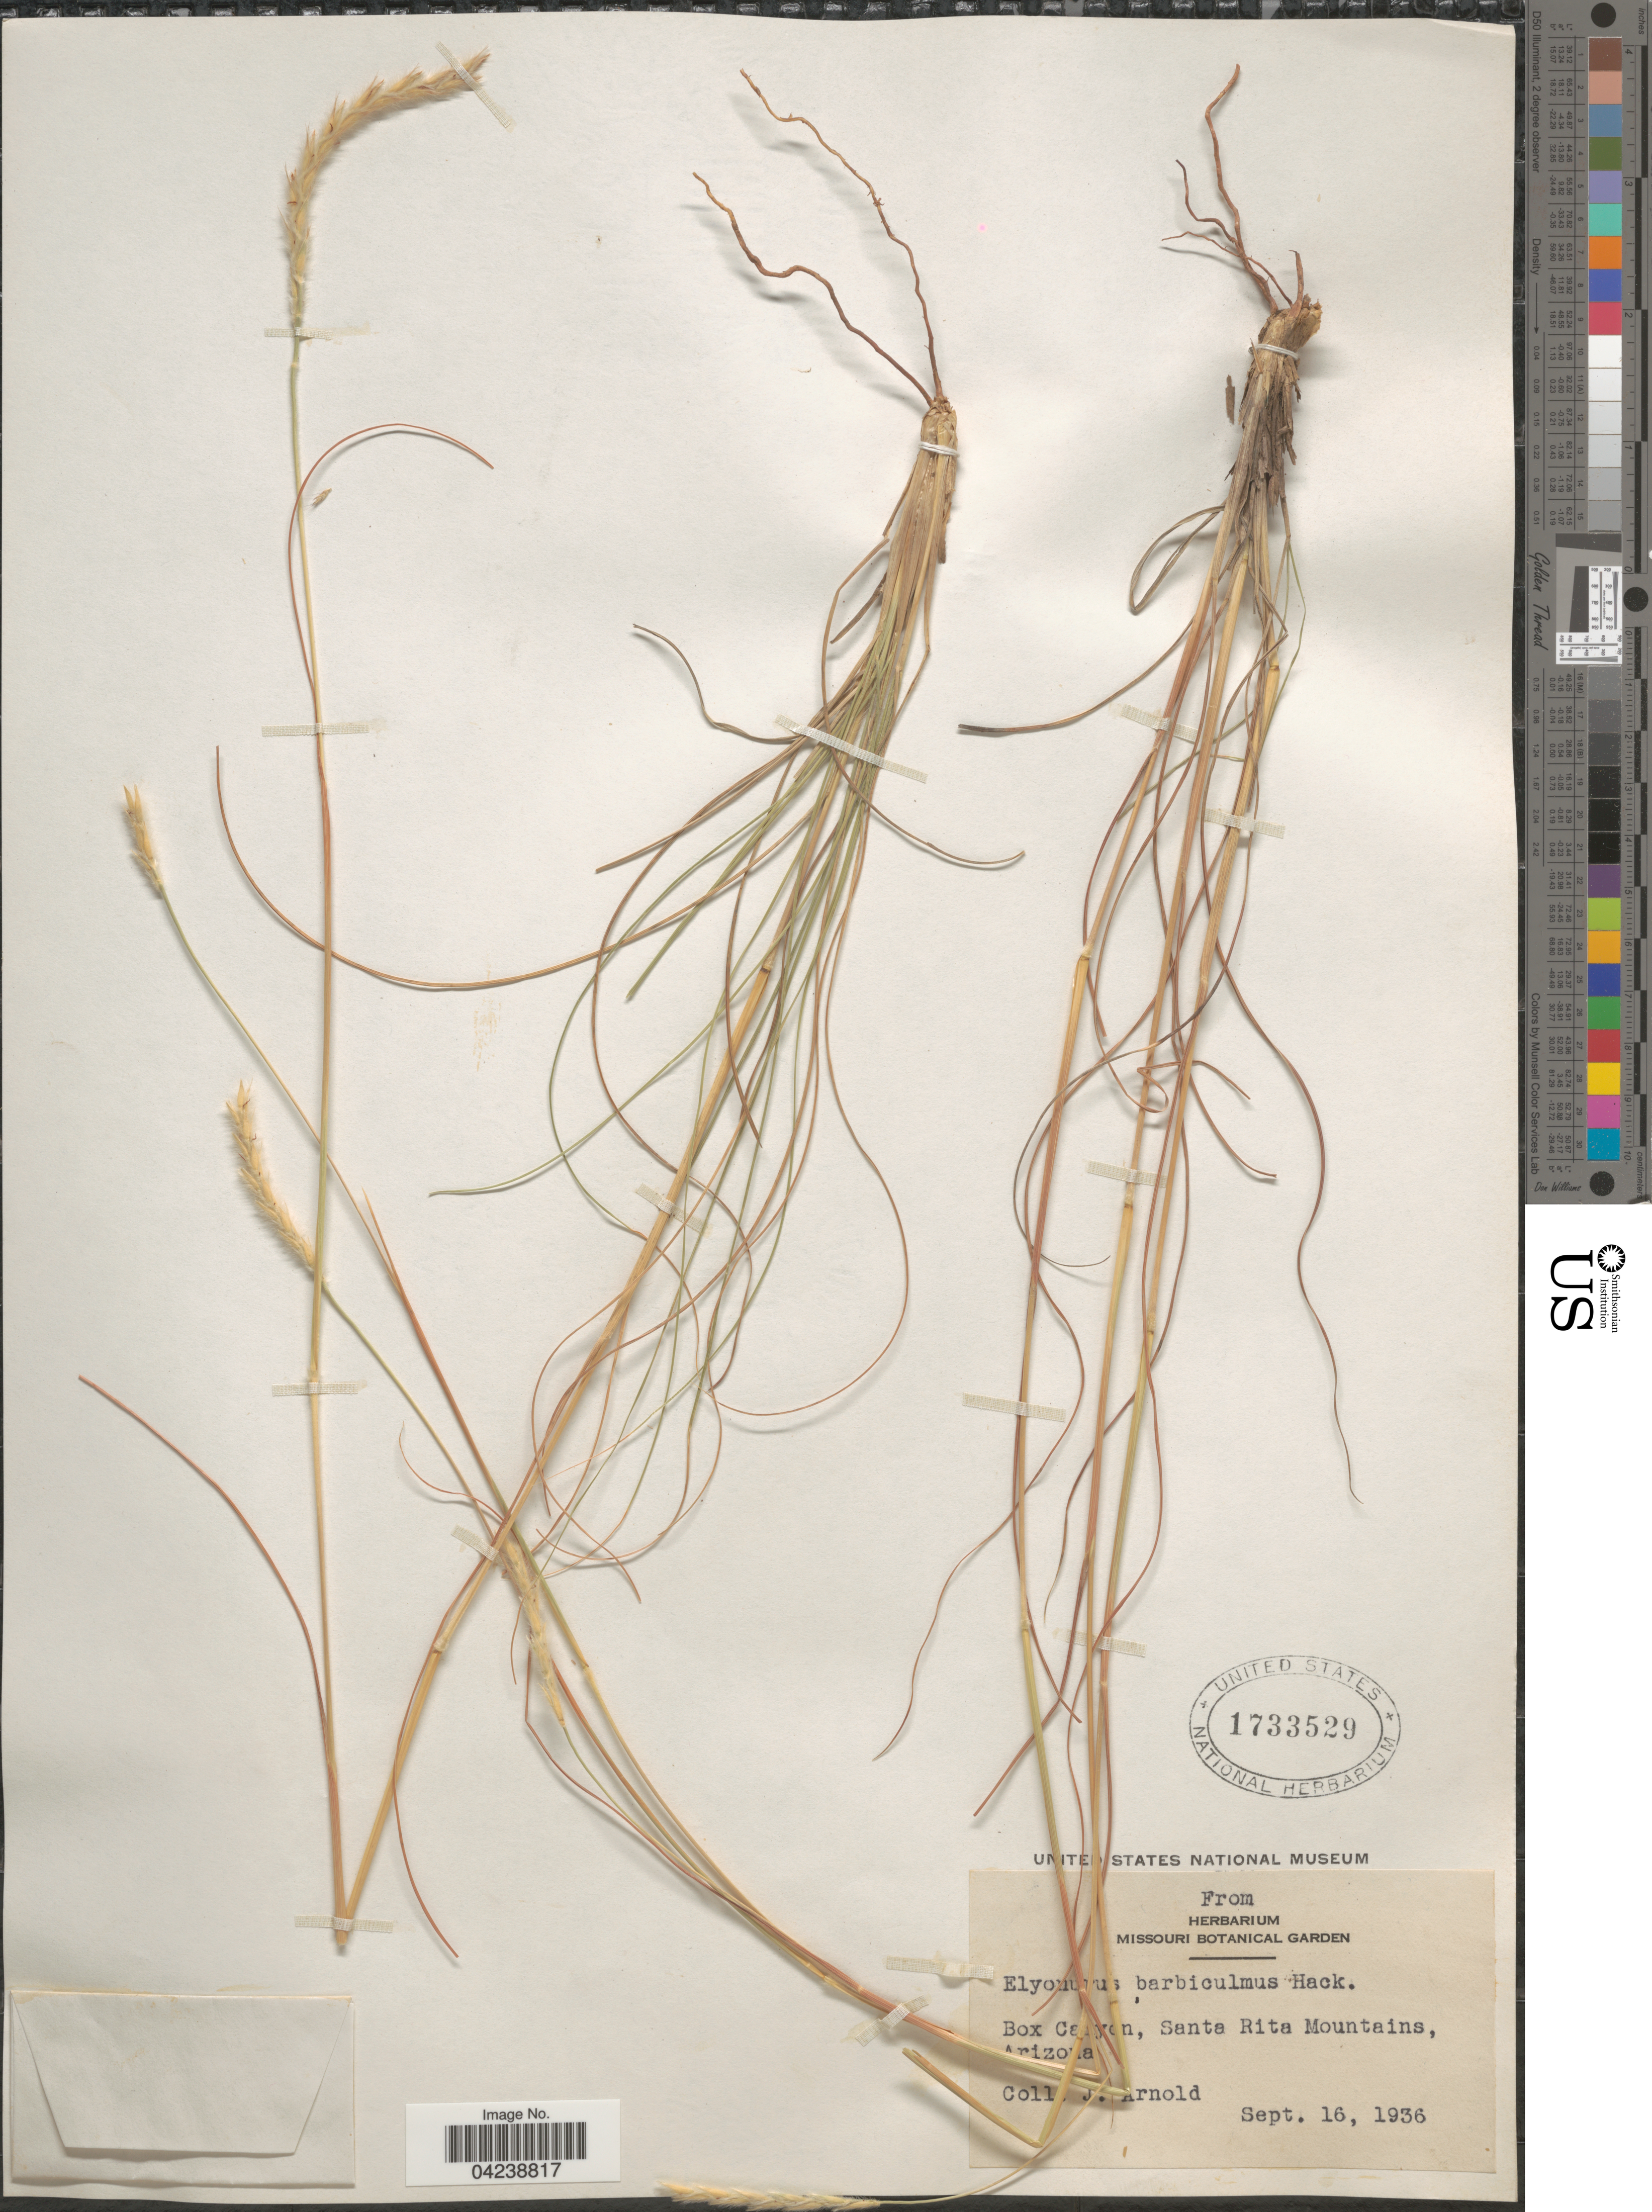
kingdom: Plantae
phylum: Tracheophyta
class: Liliopsida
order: Poales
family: Poaceae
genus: Elionurus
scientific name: Elionurus barbiculmis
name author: Hack. in A. DC.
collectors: J. F. Arnold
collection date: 1936-09-16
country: United States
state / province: Arizona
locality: Box Canyon, Santa Rita Mountains.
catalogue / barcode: US 1733529